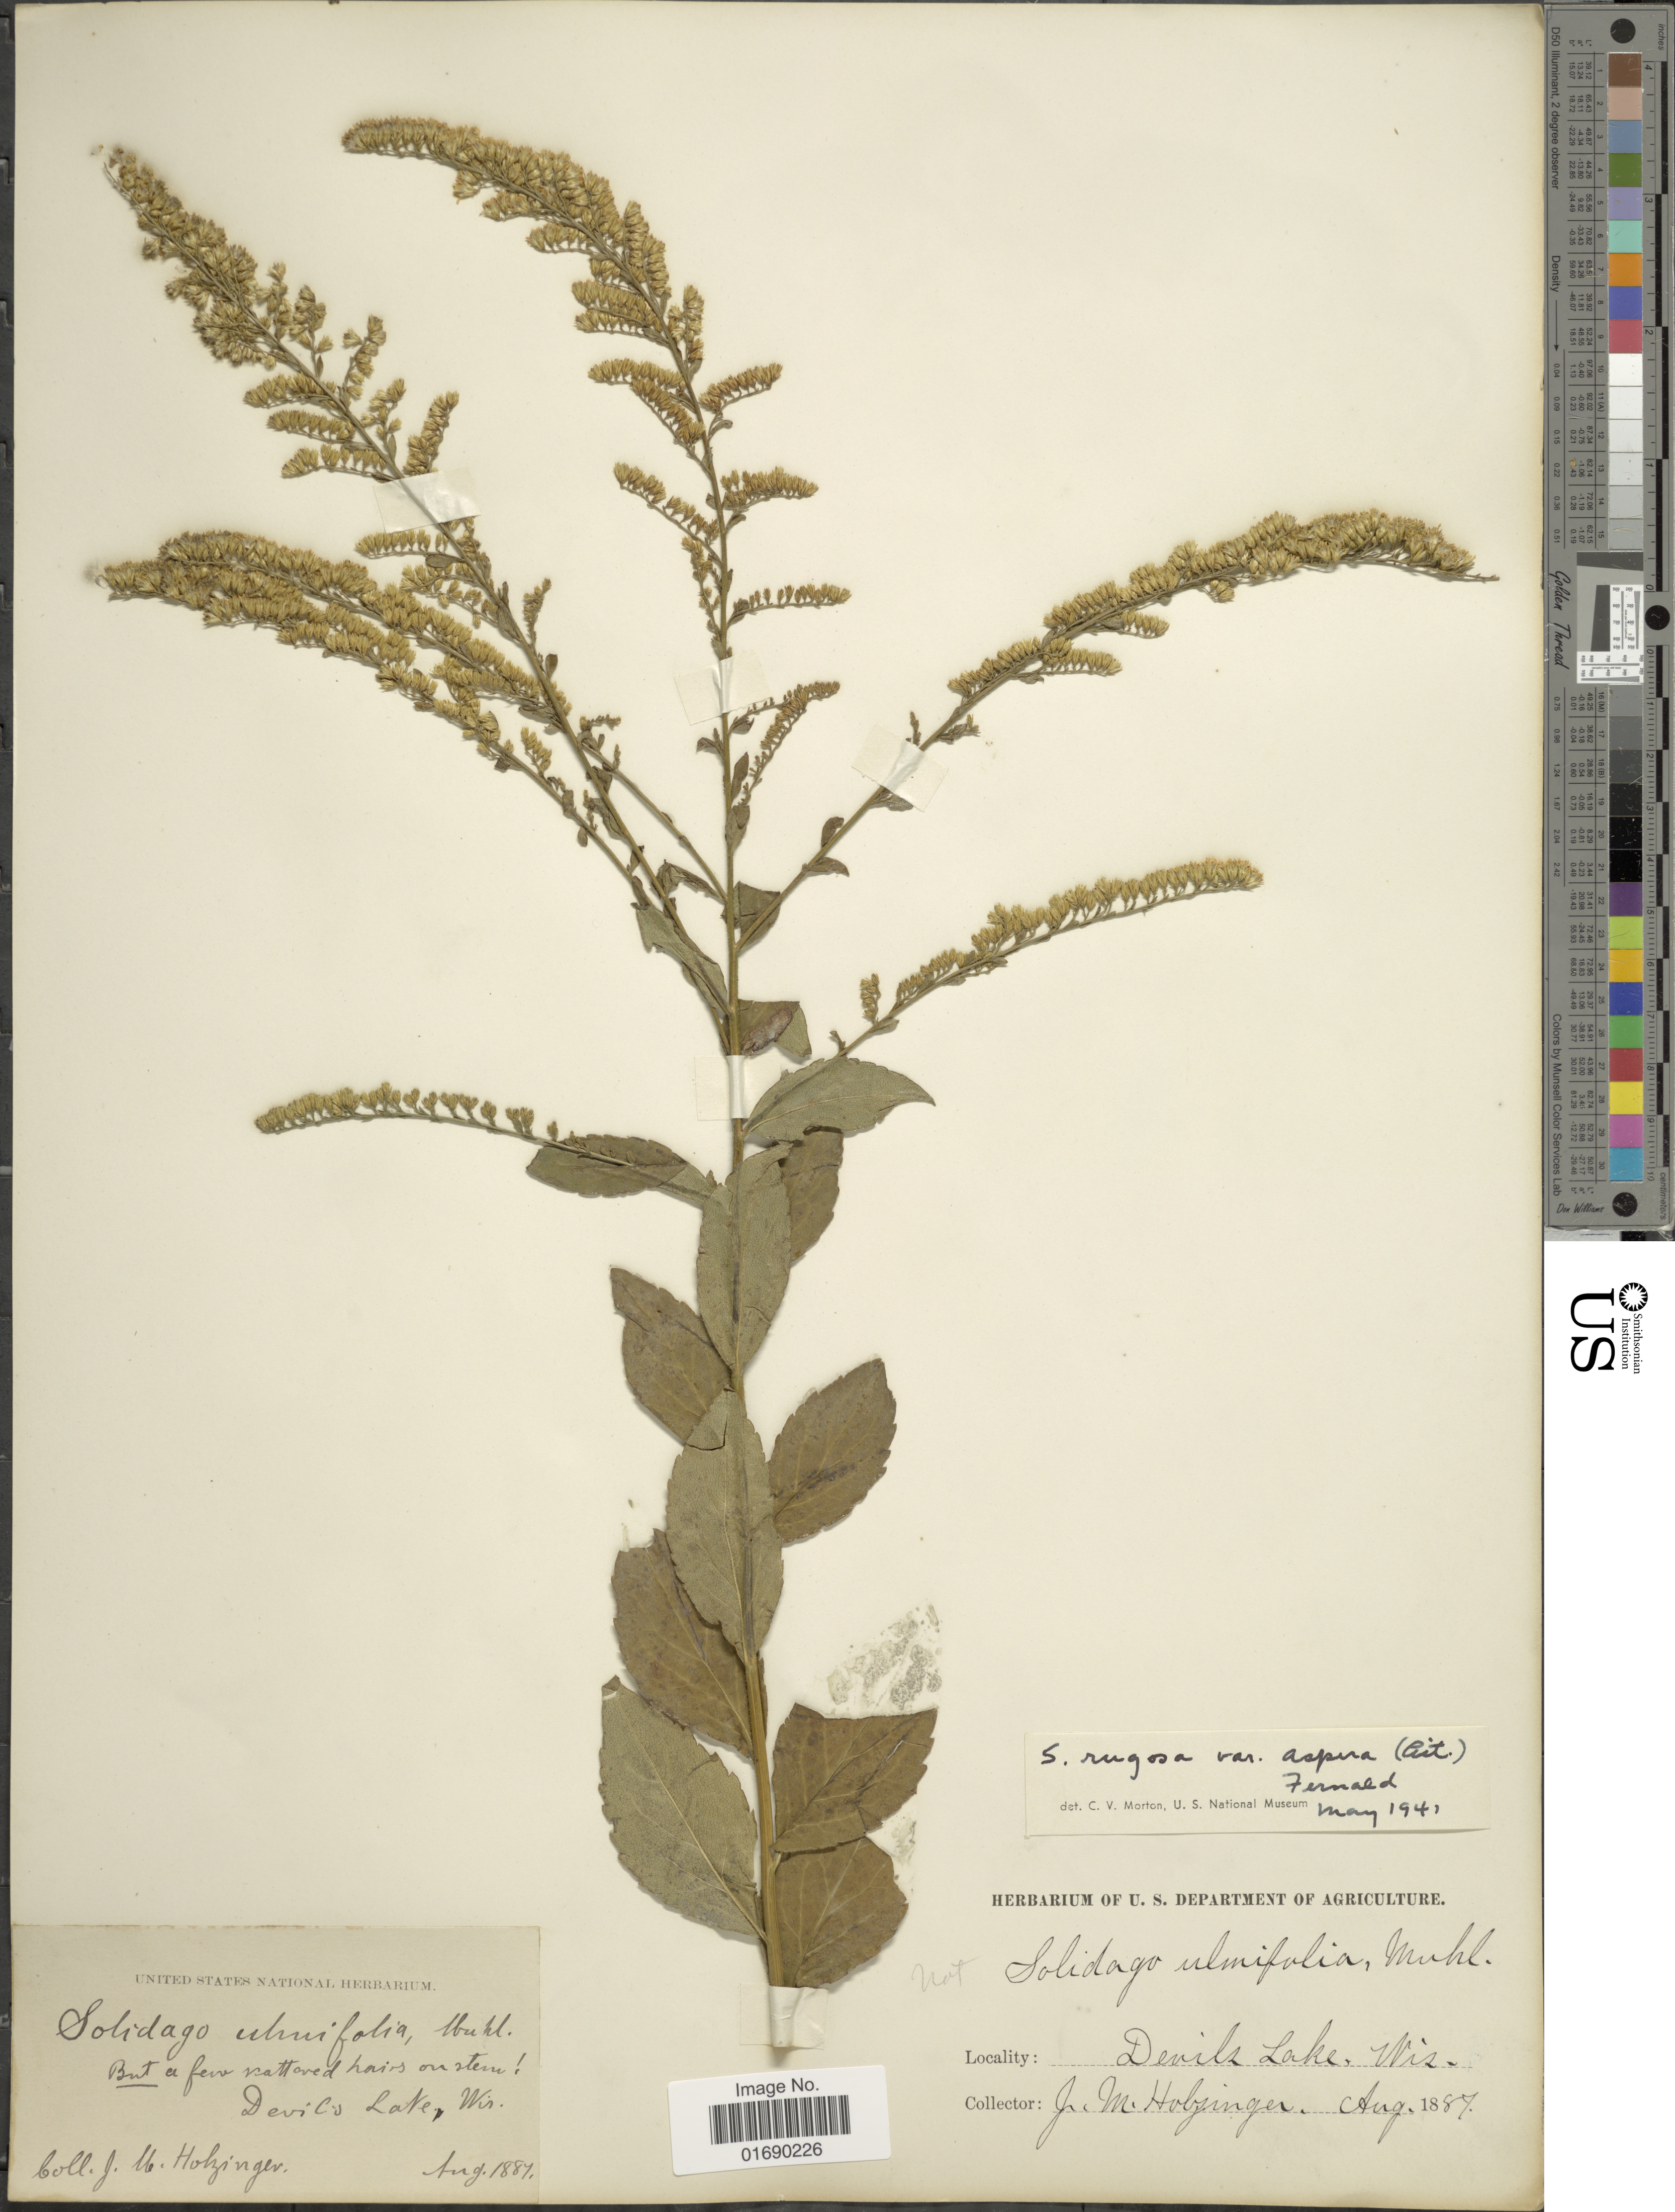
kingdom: Plantae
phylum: Tracheophyta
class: Magnoliopsida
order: Asterales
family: Asteraceae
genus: Solidago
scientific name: Solidago rugosa var. aspera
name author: (Aiton) Cronq.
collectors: J. M. Holzinger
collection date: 1887-08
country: United States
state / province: Wisconsin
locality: Devils Lake